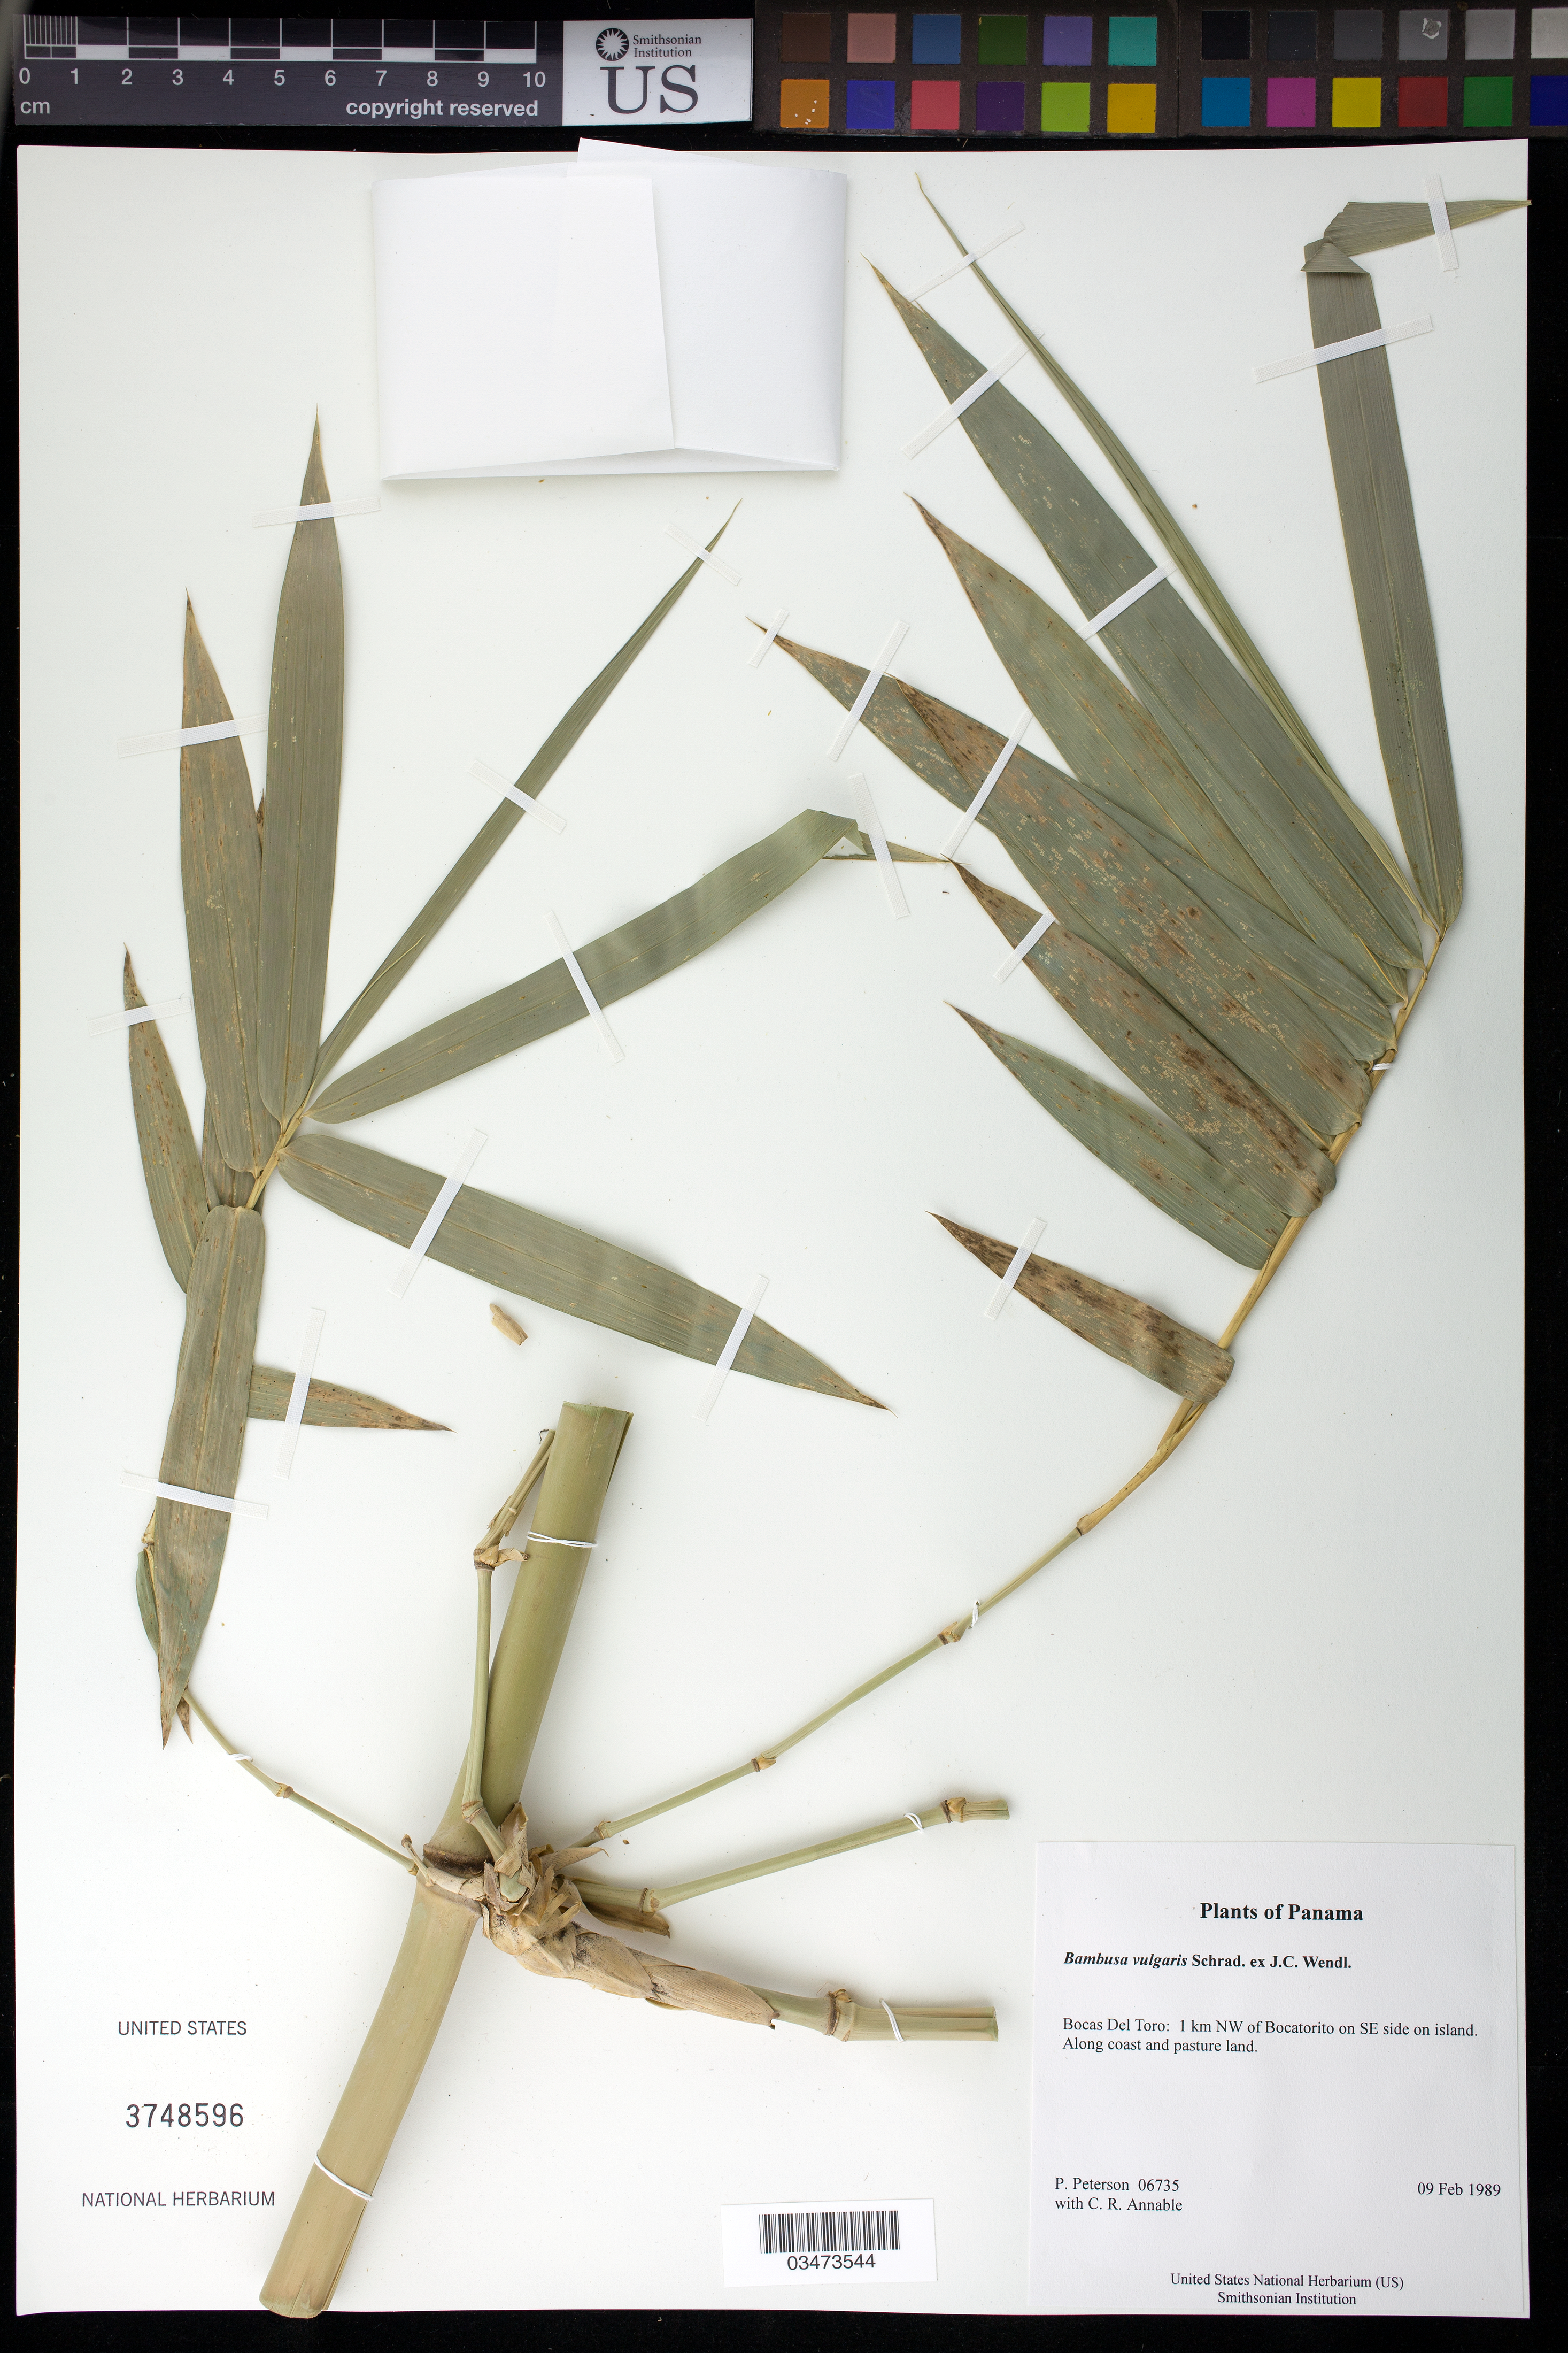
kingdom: Plantae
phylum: Tracheophyta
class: Liliopsida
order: Poales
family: Poaceae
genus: Bambusa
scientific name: Bambusa vulgaris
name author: Schrad. ex J.C. Wendl.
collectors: P. M. Peterson & C. R. Annable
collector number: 06735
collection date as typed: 09 Feb 1989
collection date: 1989-02-09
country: Panama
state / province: Bocas del Toro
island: San Cristobal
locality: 1 km NW of Bocatorito on SE side on island.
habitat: Along coast and pasture land.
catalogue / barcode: US 3748596